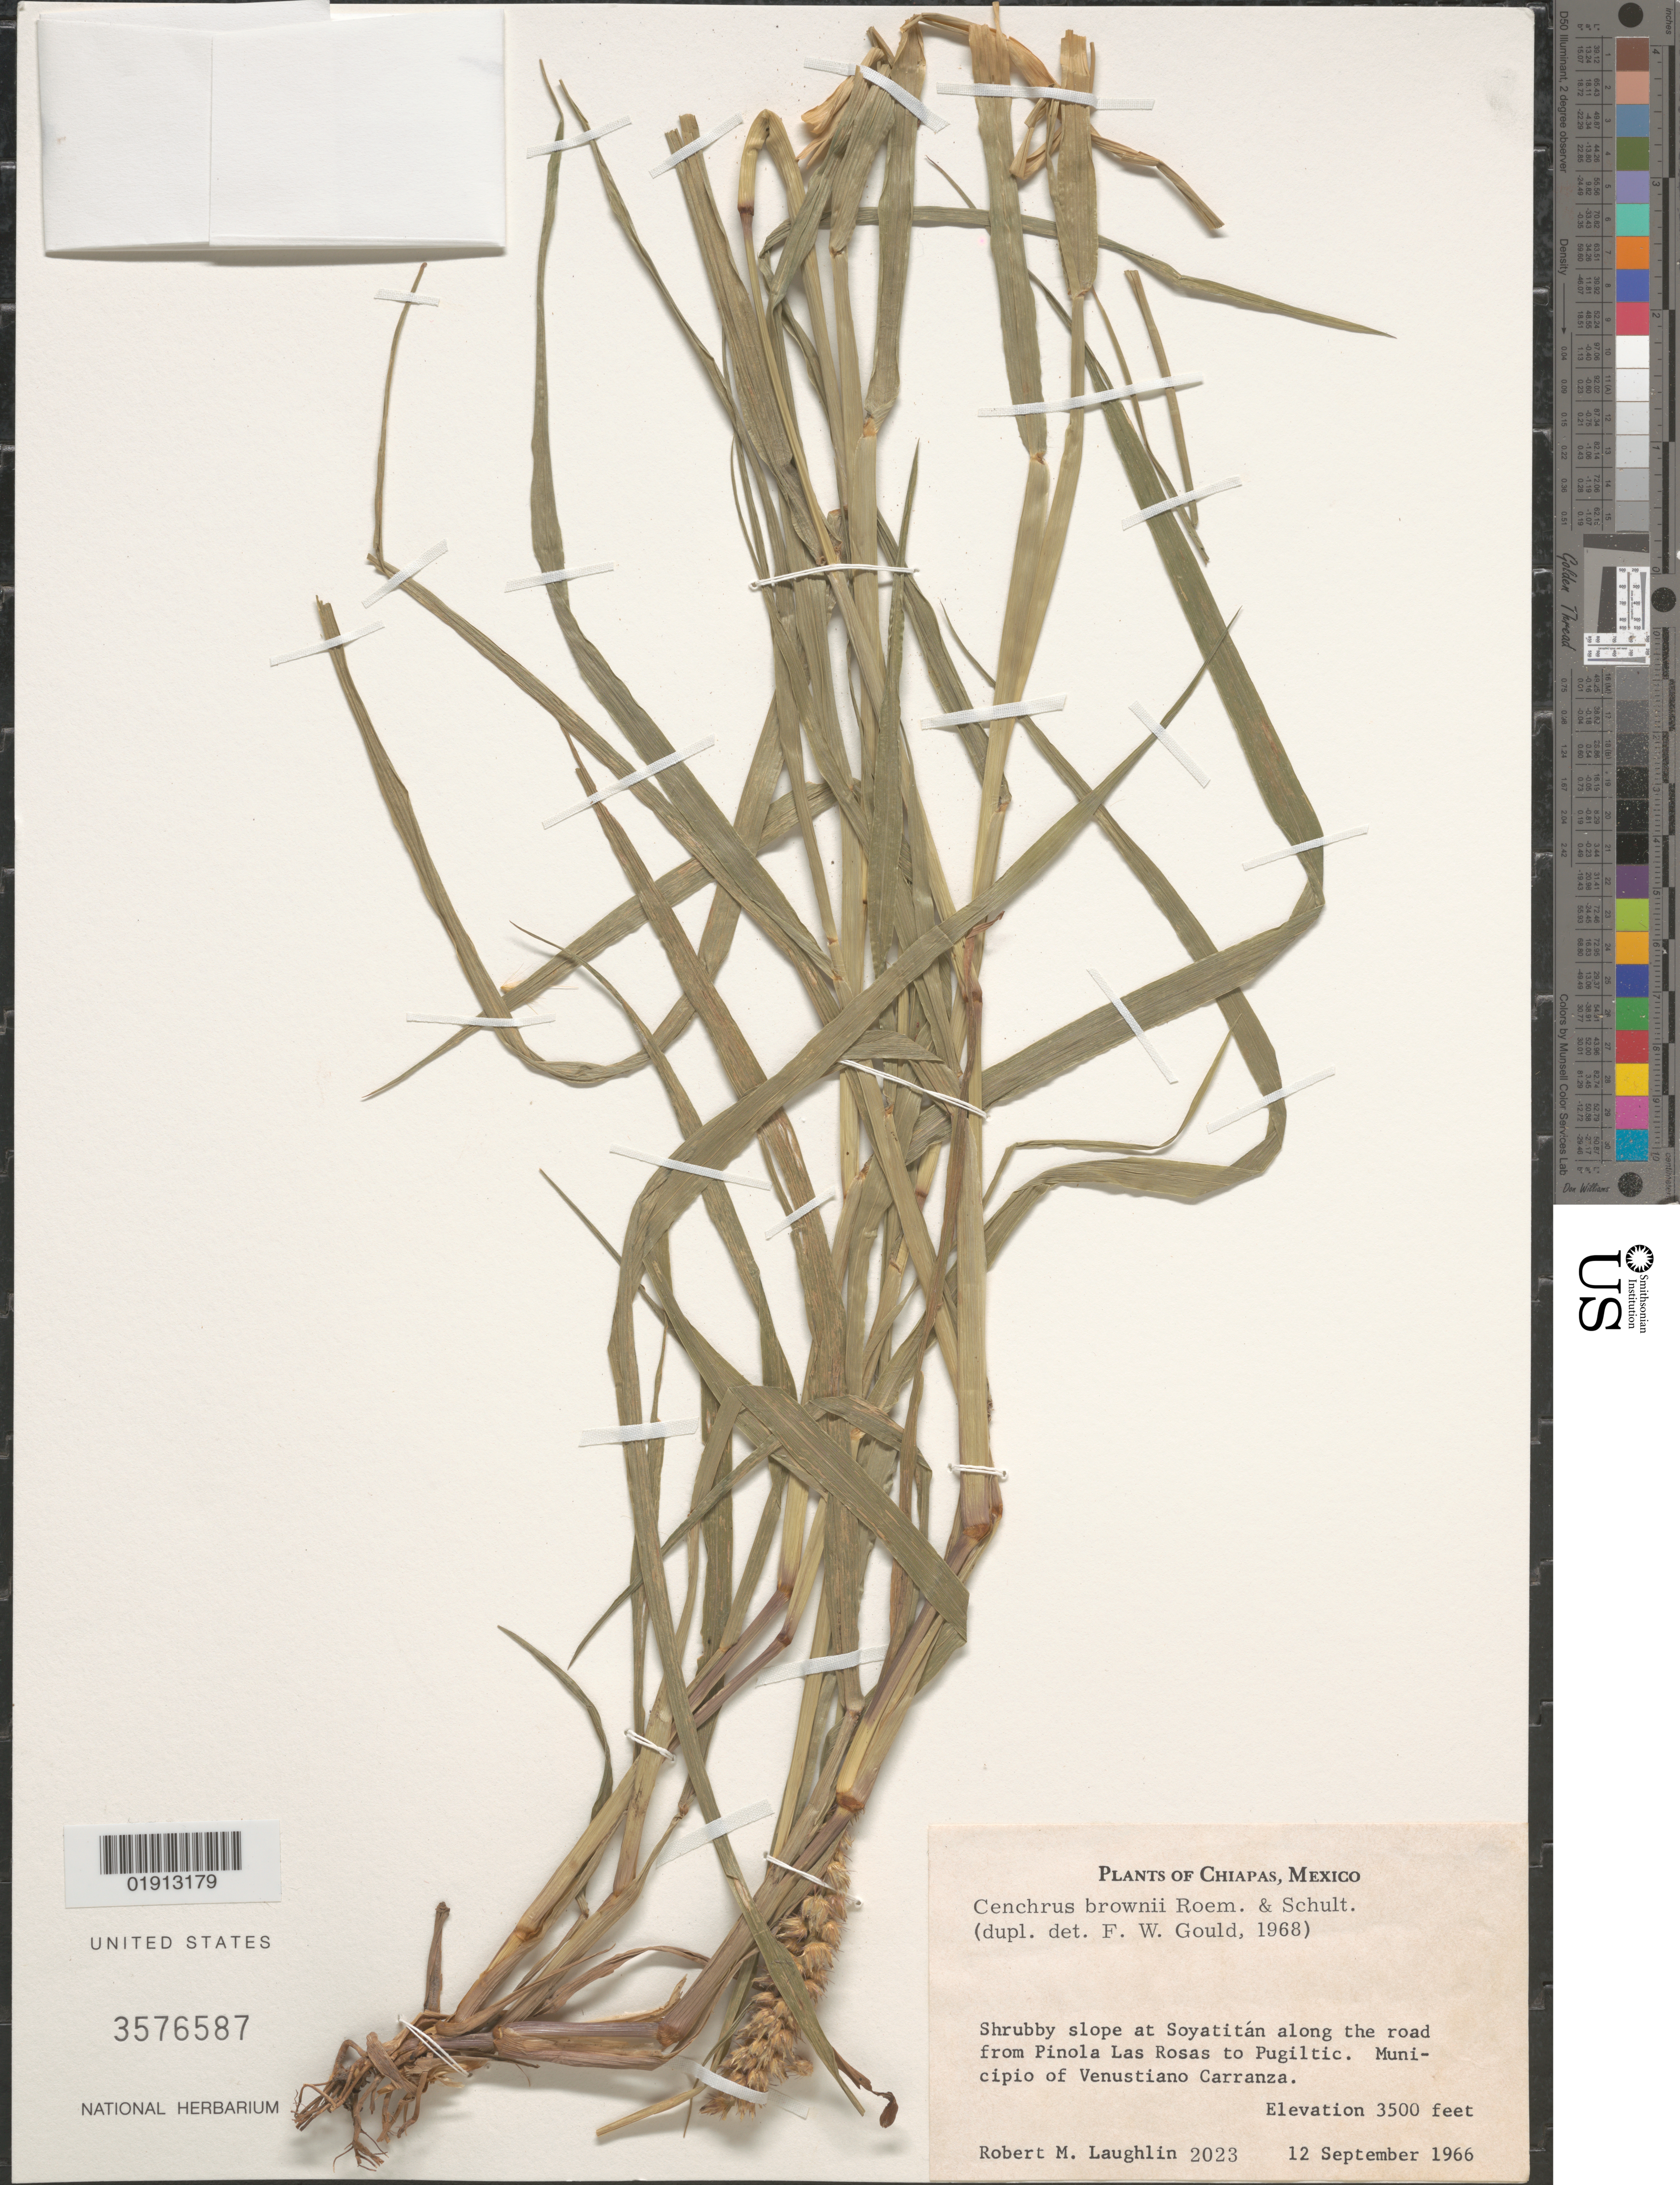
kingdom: Plantae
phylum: Tracheophyta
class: Liliopsida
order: Poales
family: Poaceae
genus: Cenchrus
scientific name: Cenchrus brownii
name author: Roem. & Schult.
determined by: Gould, F. W.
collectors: R. M. Laughlin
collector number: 2023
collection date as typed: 12 Sep 1966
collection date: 1966-09-12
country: Mexico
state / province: Chiapas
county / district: Venustiano Carranza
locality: At Soyatitán along the road from Pinola Las Rosas to Pugiltic. Municipio of Venustiano Carranza, Chiapas.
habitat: Shrubby slope.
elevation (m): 1067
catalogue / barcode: US 3576587